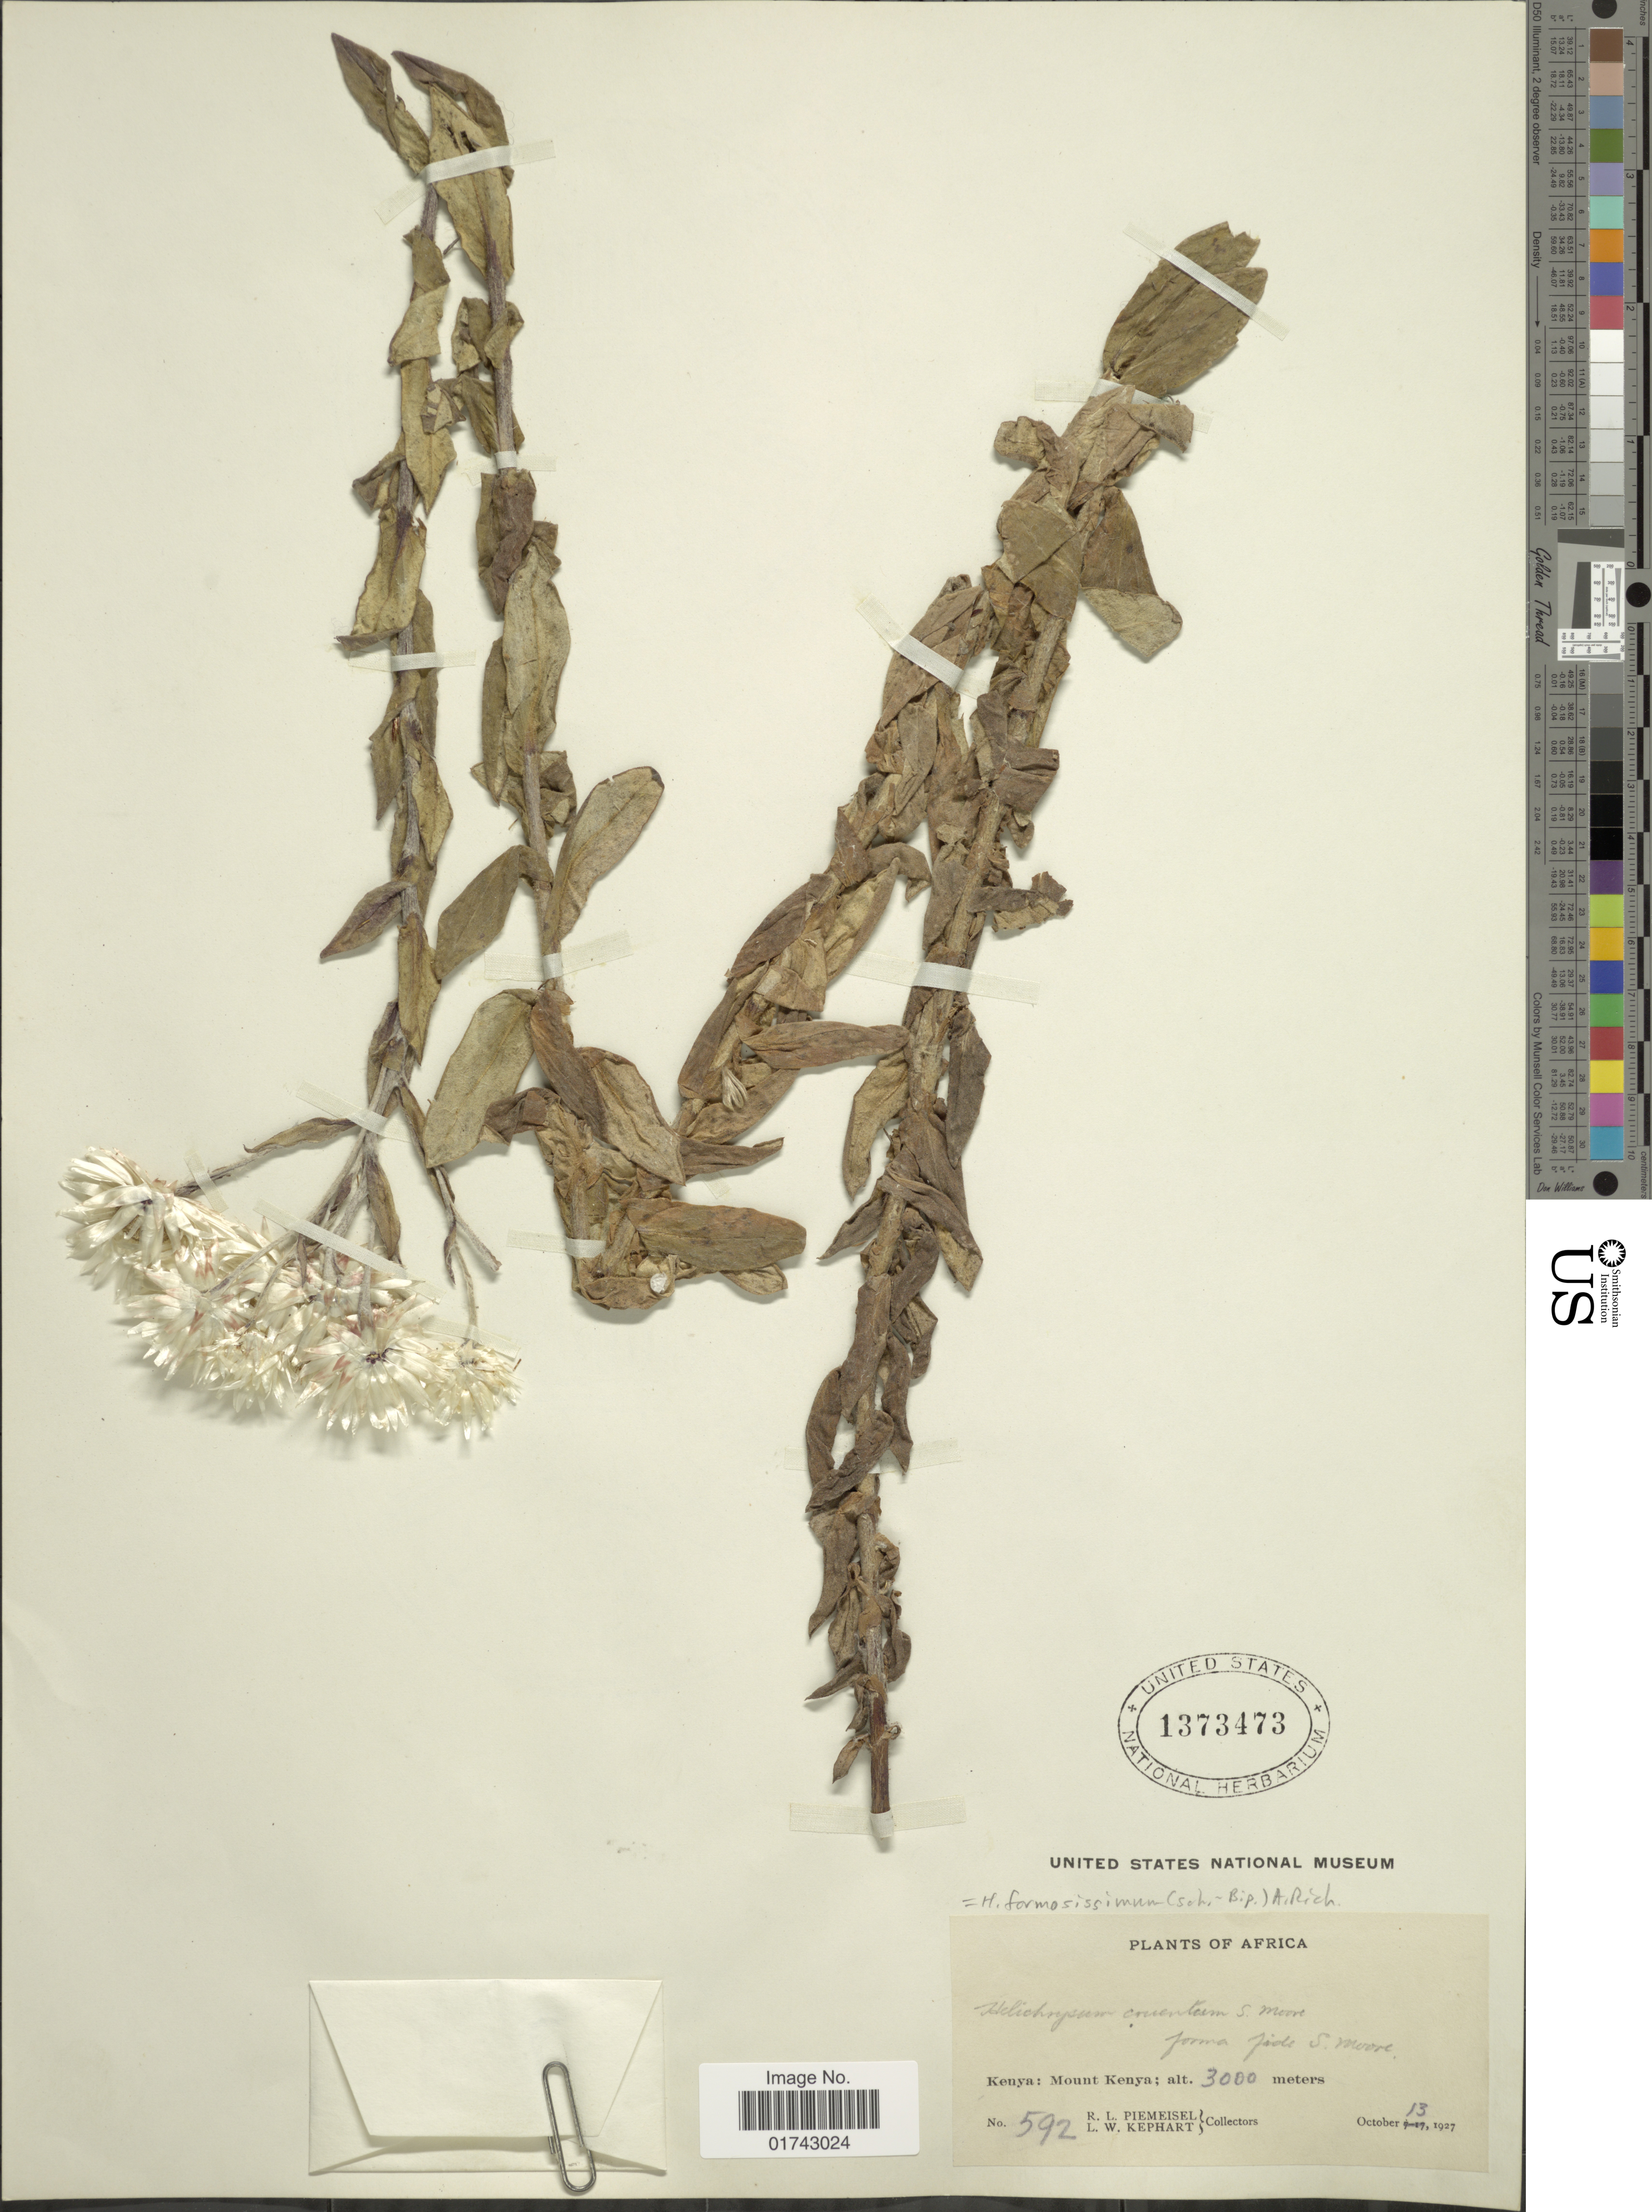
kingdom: Plantae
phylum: Tracheophyta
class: Magnoliopsida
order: Asterales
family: Asteraceae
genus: Helichrysum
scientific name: Helichrysum formosissimum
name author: Sch. Bip.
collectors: R. L. Piemeisel & L. W. Kephart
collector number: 592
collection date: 1927-10-13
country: Kenya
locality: Kenya; Mount Kenya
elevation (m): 3000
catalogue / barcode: US 1373473